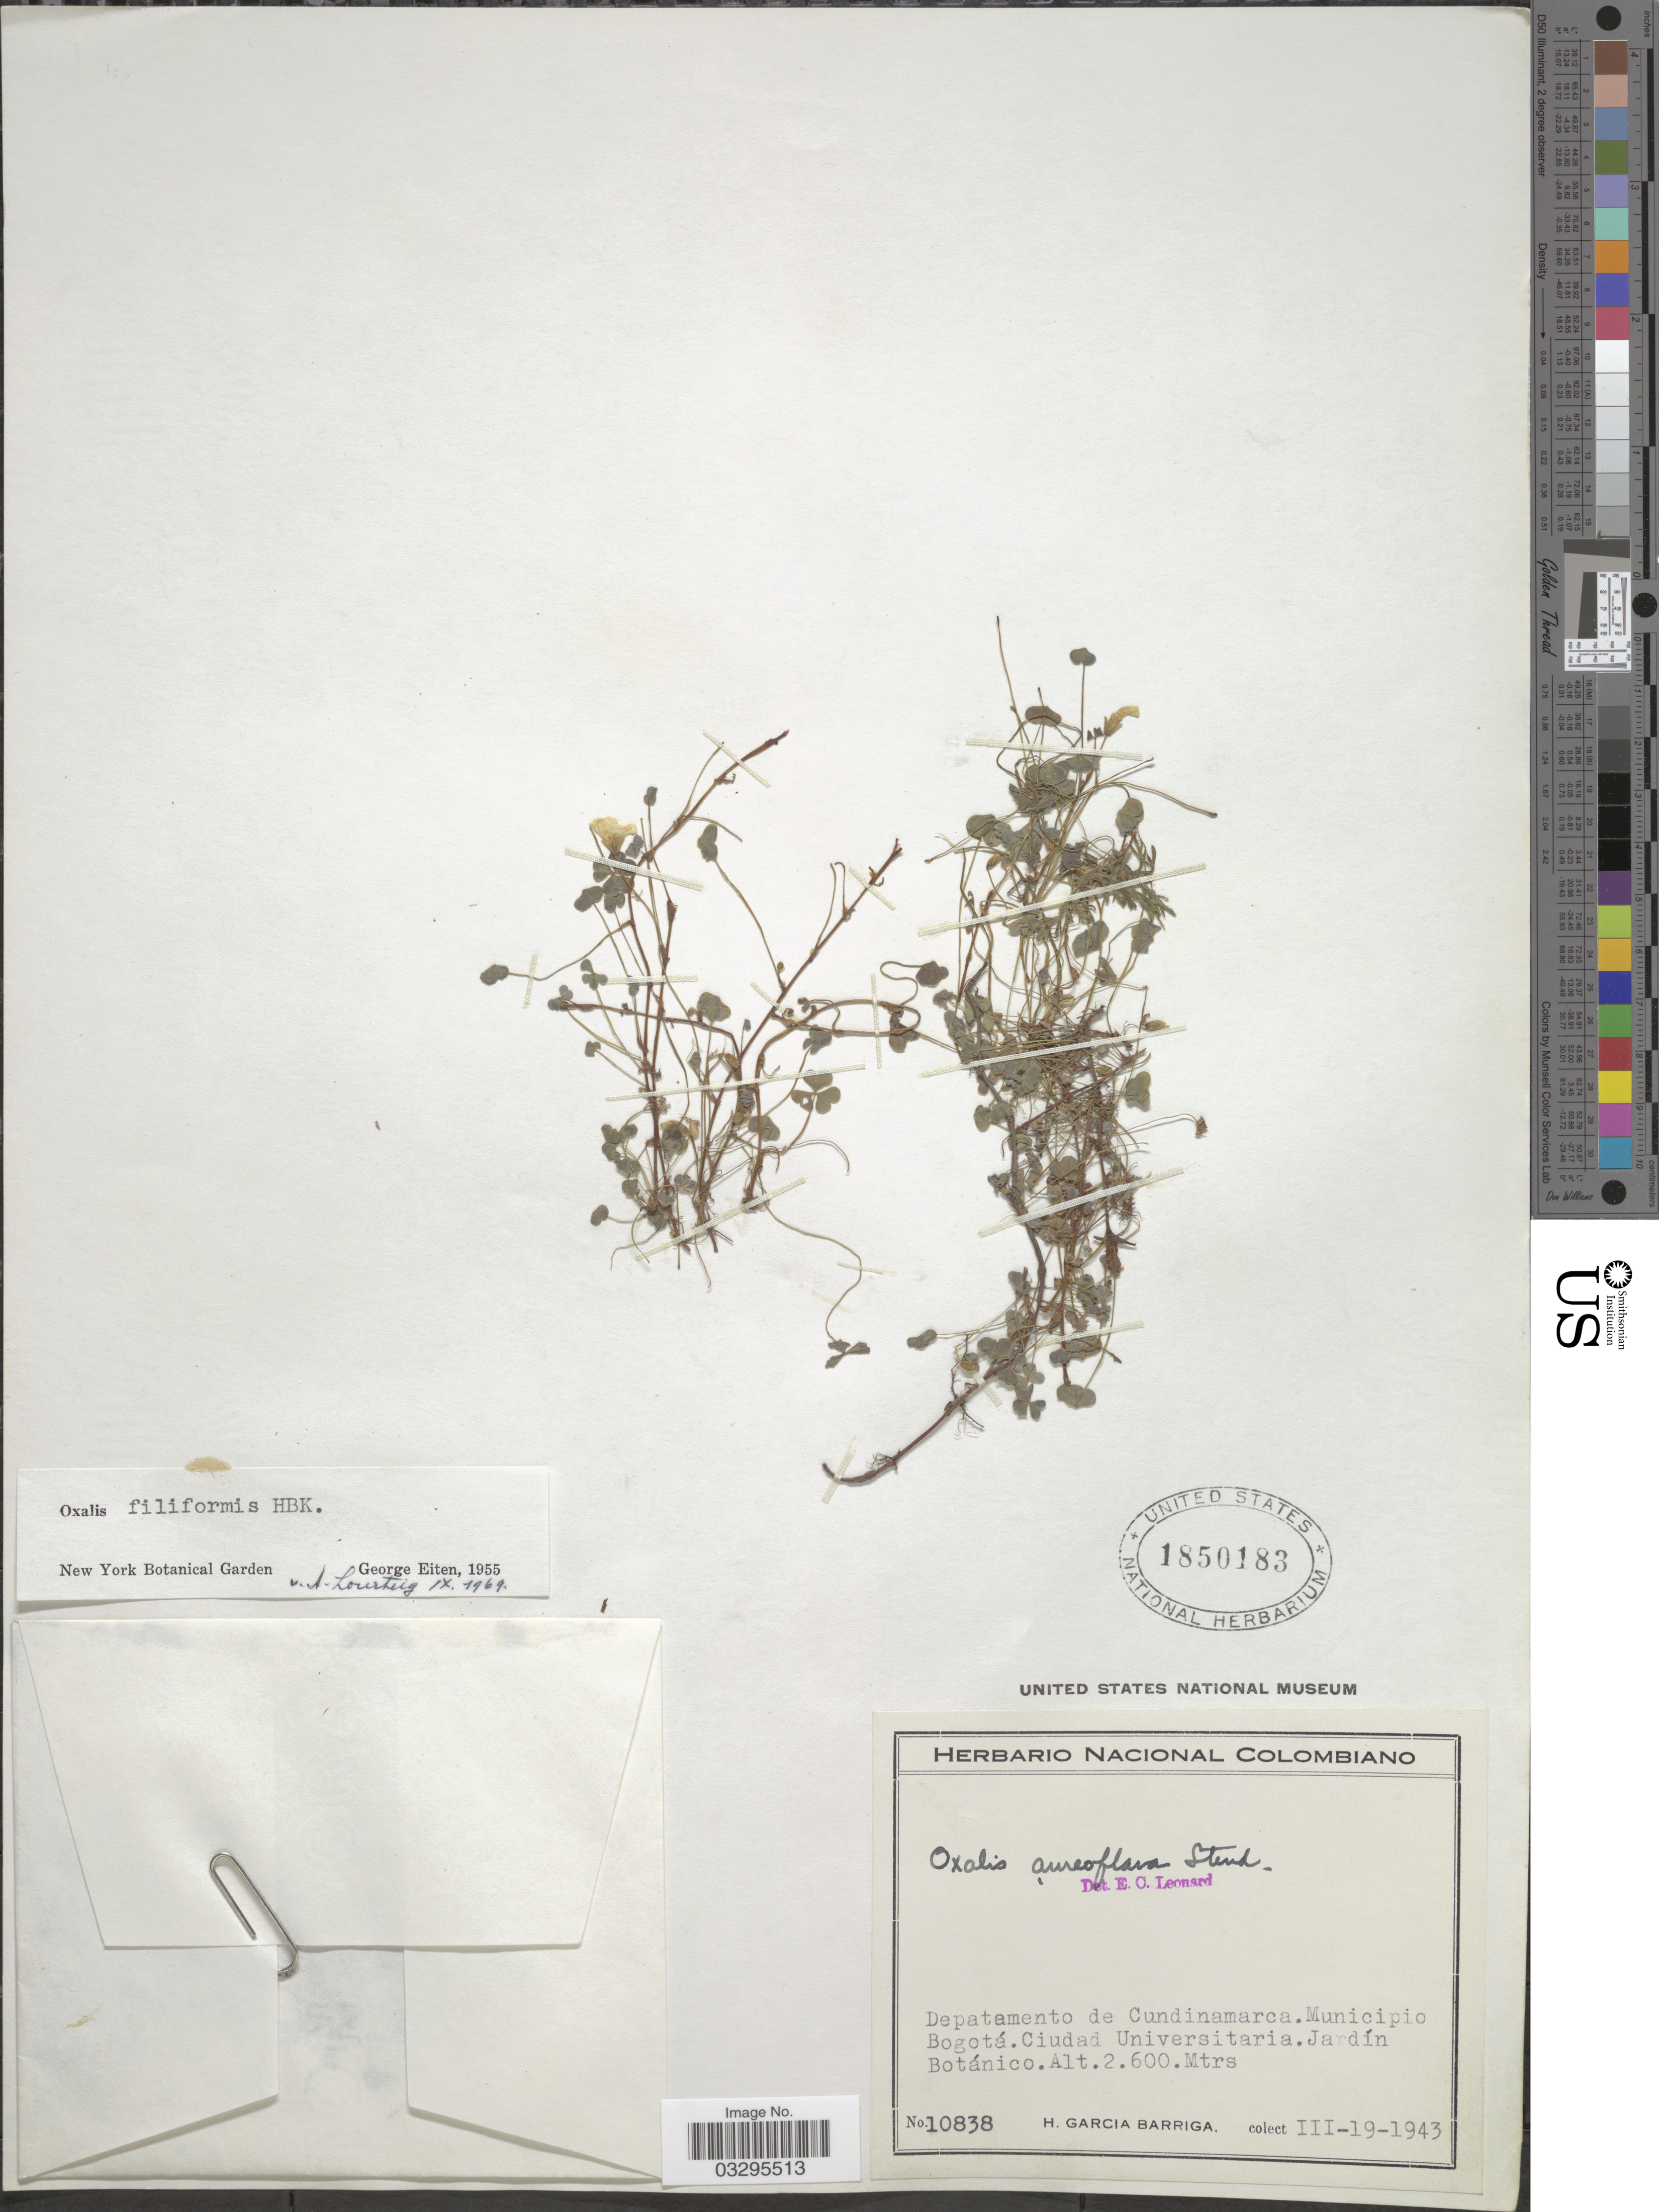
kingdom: Plantae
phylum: Tracheophyta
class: Magnoliopsida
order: Oxalidales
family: Oxalidaceae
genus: Oxalis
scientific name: Oxalis filiformis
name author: Kunth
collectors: H. García Barriga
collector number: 10838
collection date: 1943-03-19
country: Colombia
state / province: Cundinamarca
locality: Depatamento de Cundinamarca. Municipio Bogotá. Cuidad Universitaria. Jardín Botánico.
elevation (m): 2600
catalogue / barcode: US 1850183